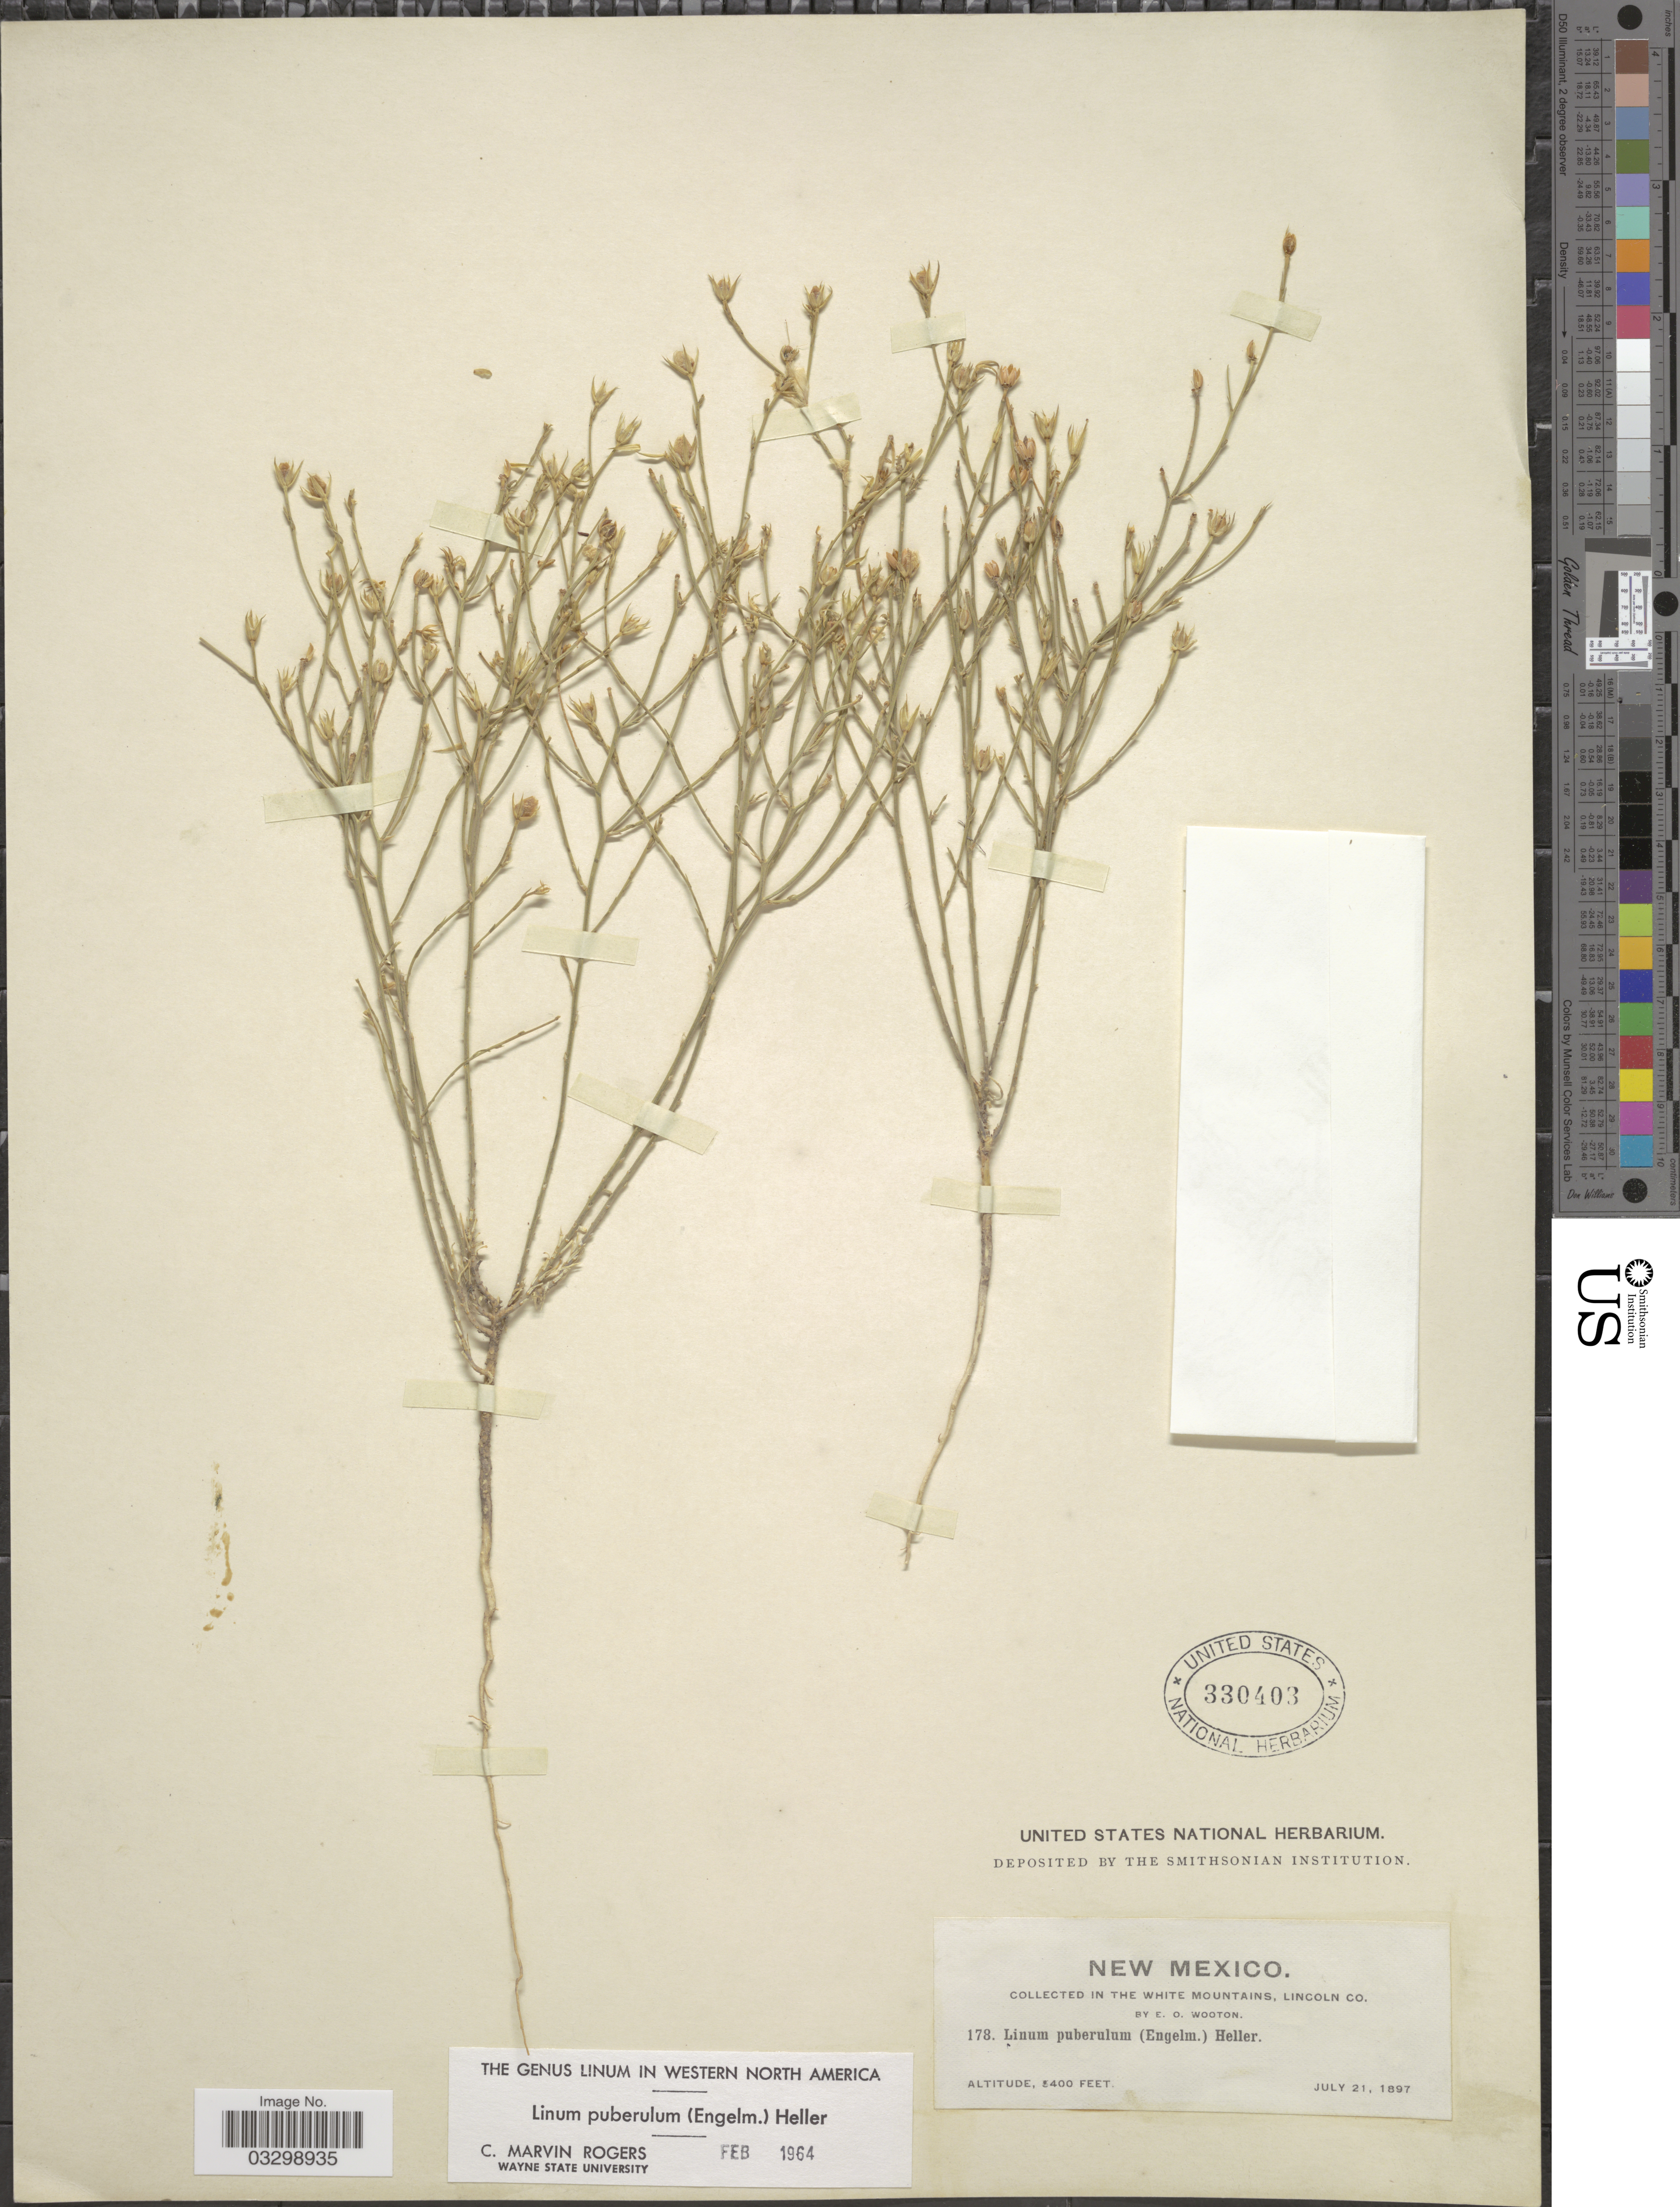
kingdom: Plantae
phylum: Tracheophyta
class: Magnoliopsida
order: Malpighiales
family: Linaceae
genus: Linum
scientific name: Linum puberulum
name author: (Engelm.) A. Heller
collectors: E. O. Wooton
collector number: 178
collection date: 1897-07-21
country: United States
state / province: New Mexico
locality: In the White Mountains, Lincoln Co.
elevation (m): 1646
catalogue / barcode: US 330403